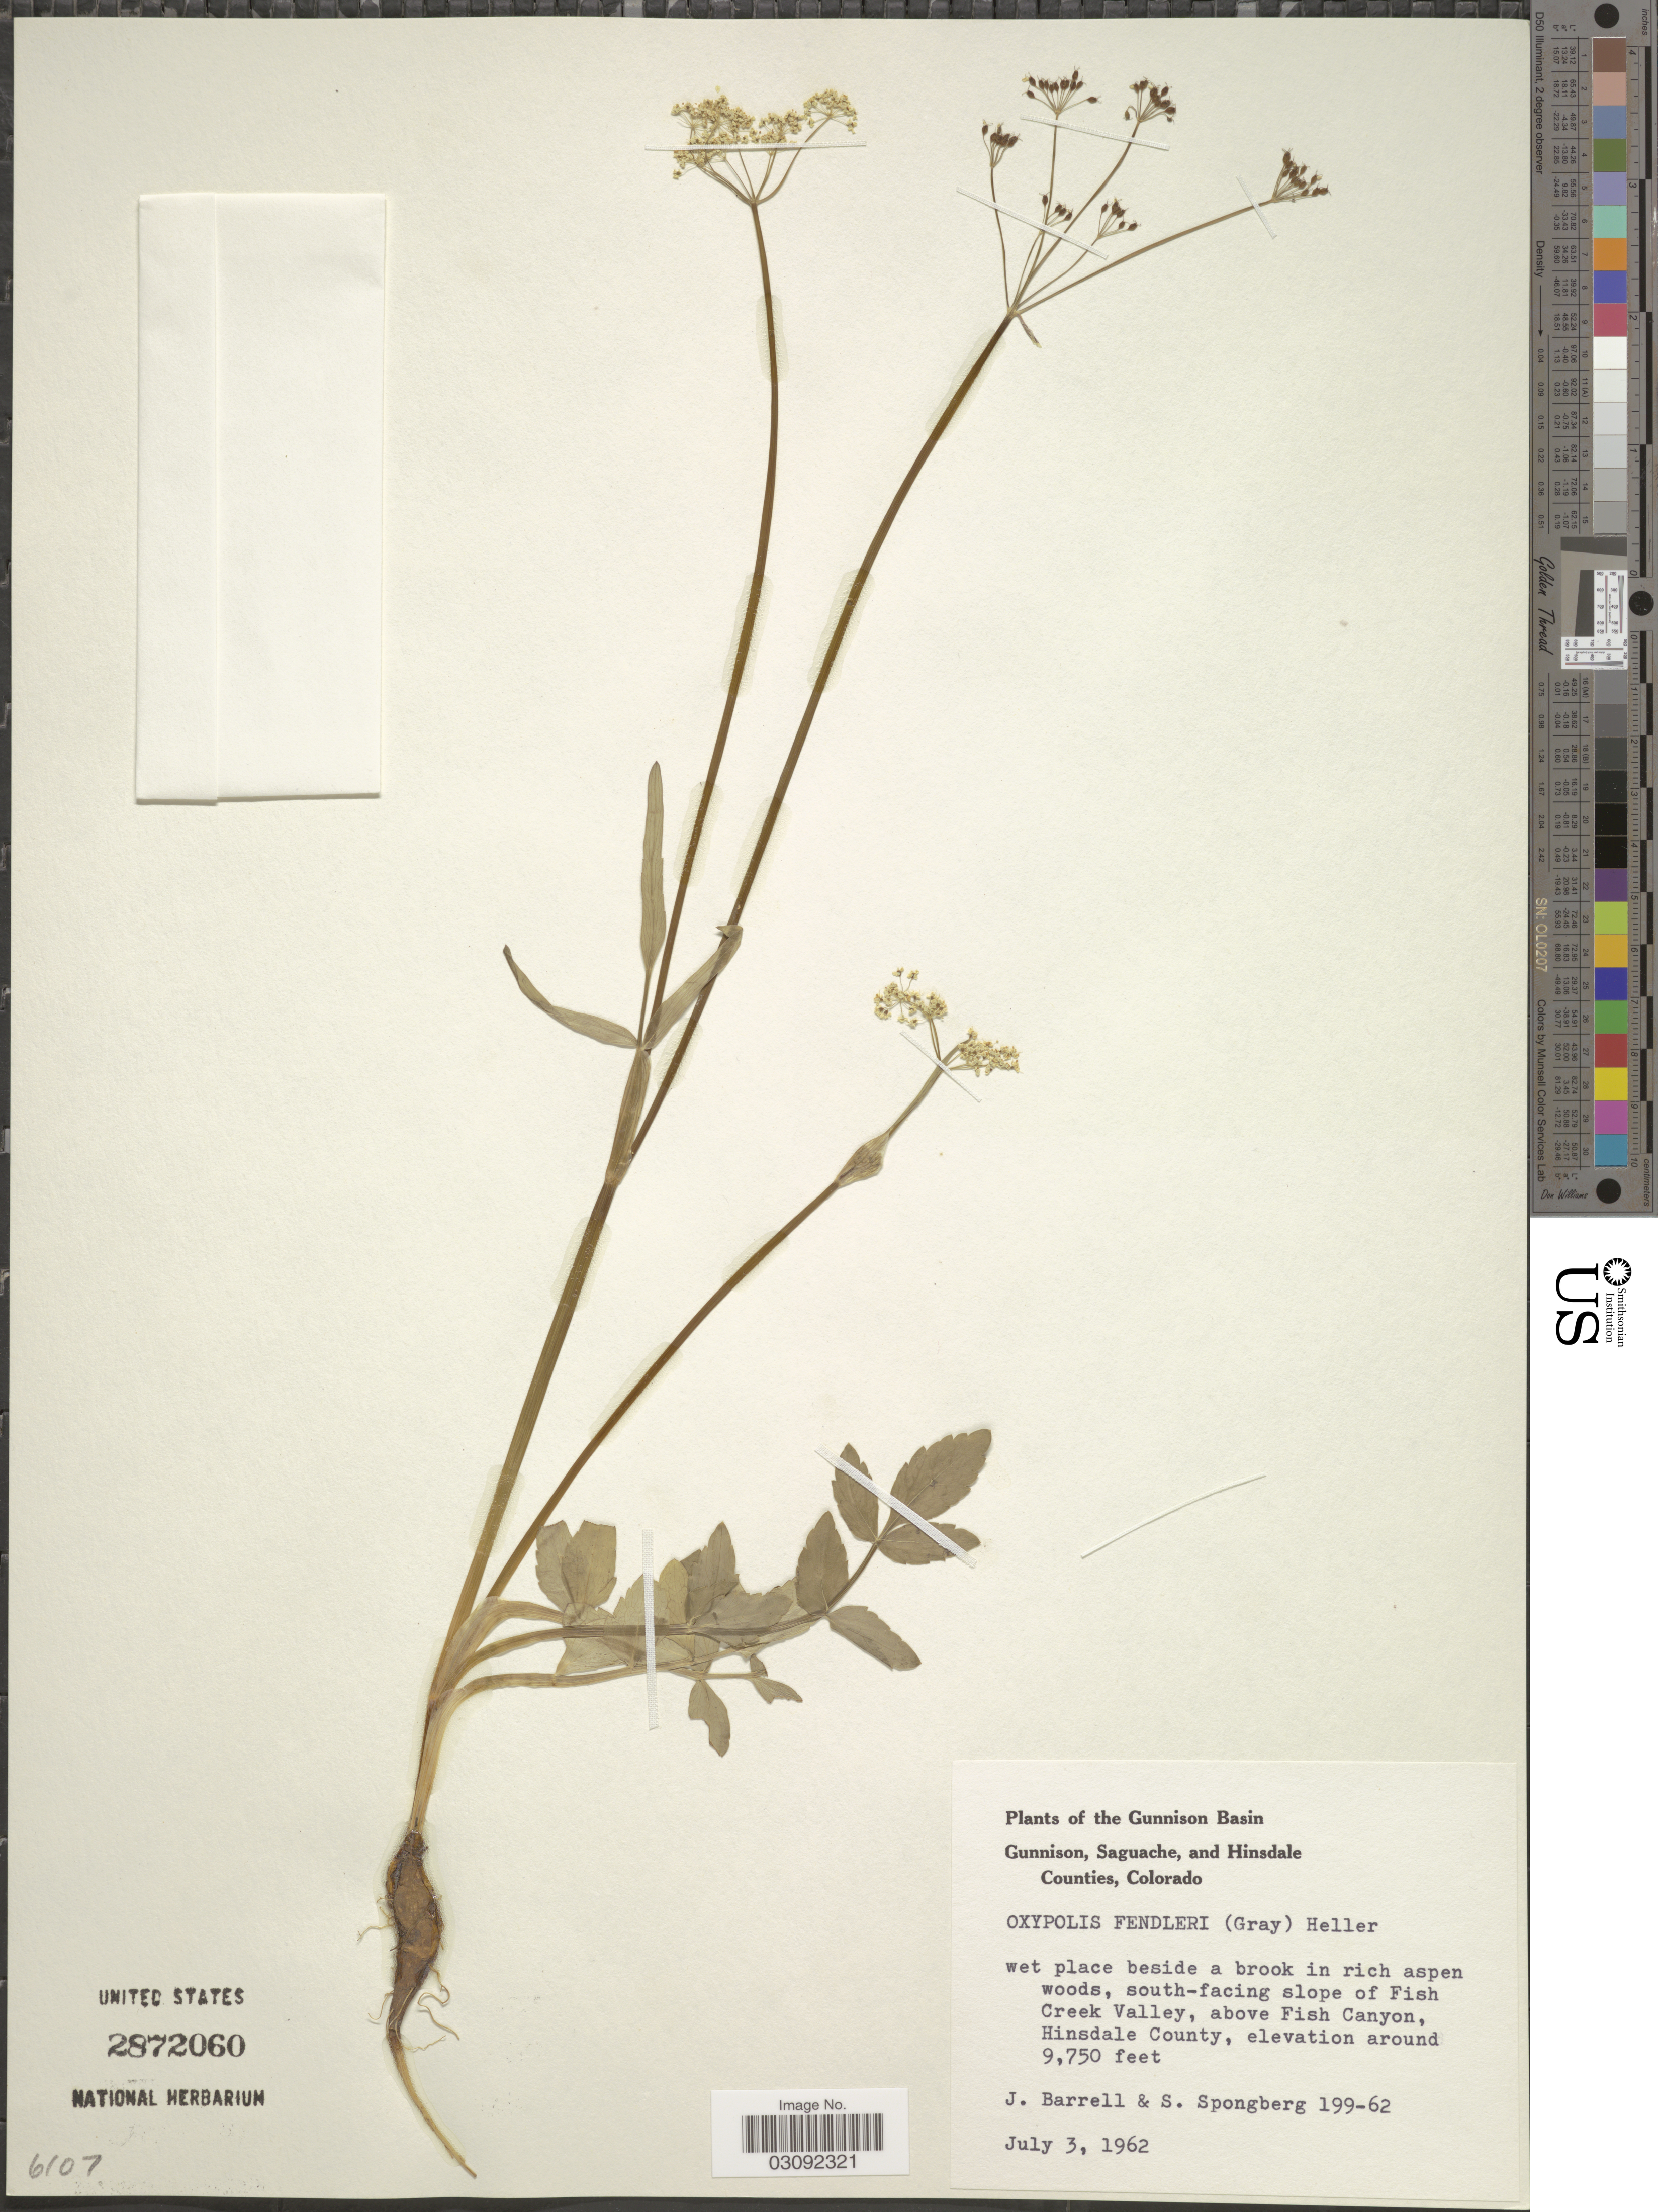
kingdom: Plantae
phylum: Tracheophyta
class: Magnoliopsida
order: Apiales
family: Apiaceae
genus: Oxypolis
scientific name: Oxypolis fendleri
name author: (A. Gray) A. Heller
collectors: J. Barrell & S. A.Spongberg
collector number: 199-62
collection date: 1962-07-03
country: United States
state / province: Colorado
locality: Gunnison Basin. South-facing slope of Fish Creek Valley, above Fish Canyon, Hinsdale County.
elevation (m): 2972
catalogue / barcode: US 2872060